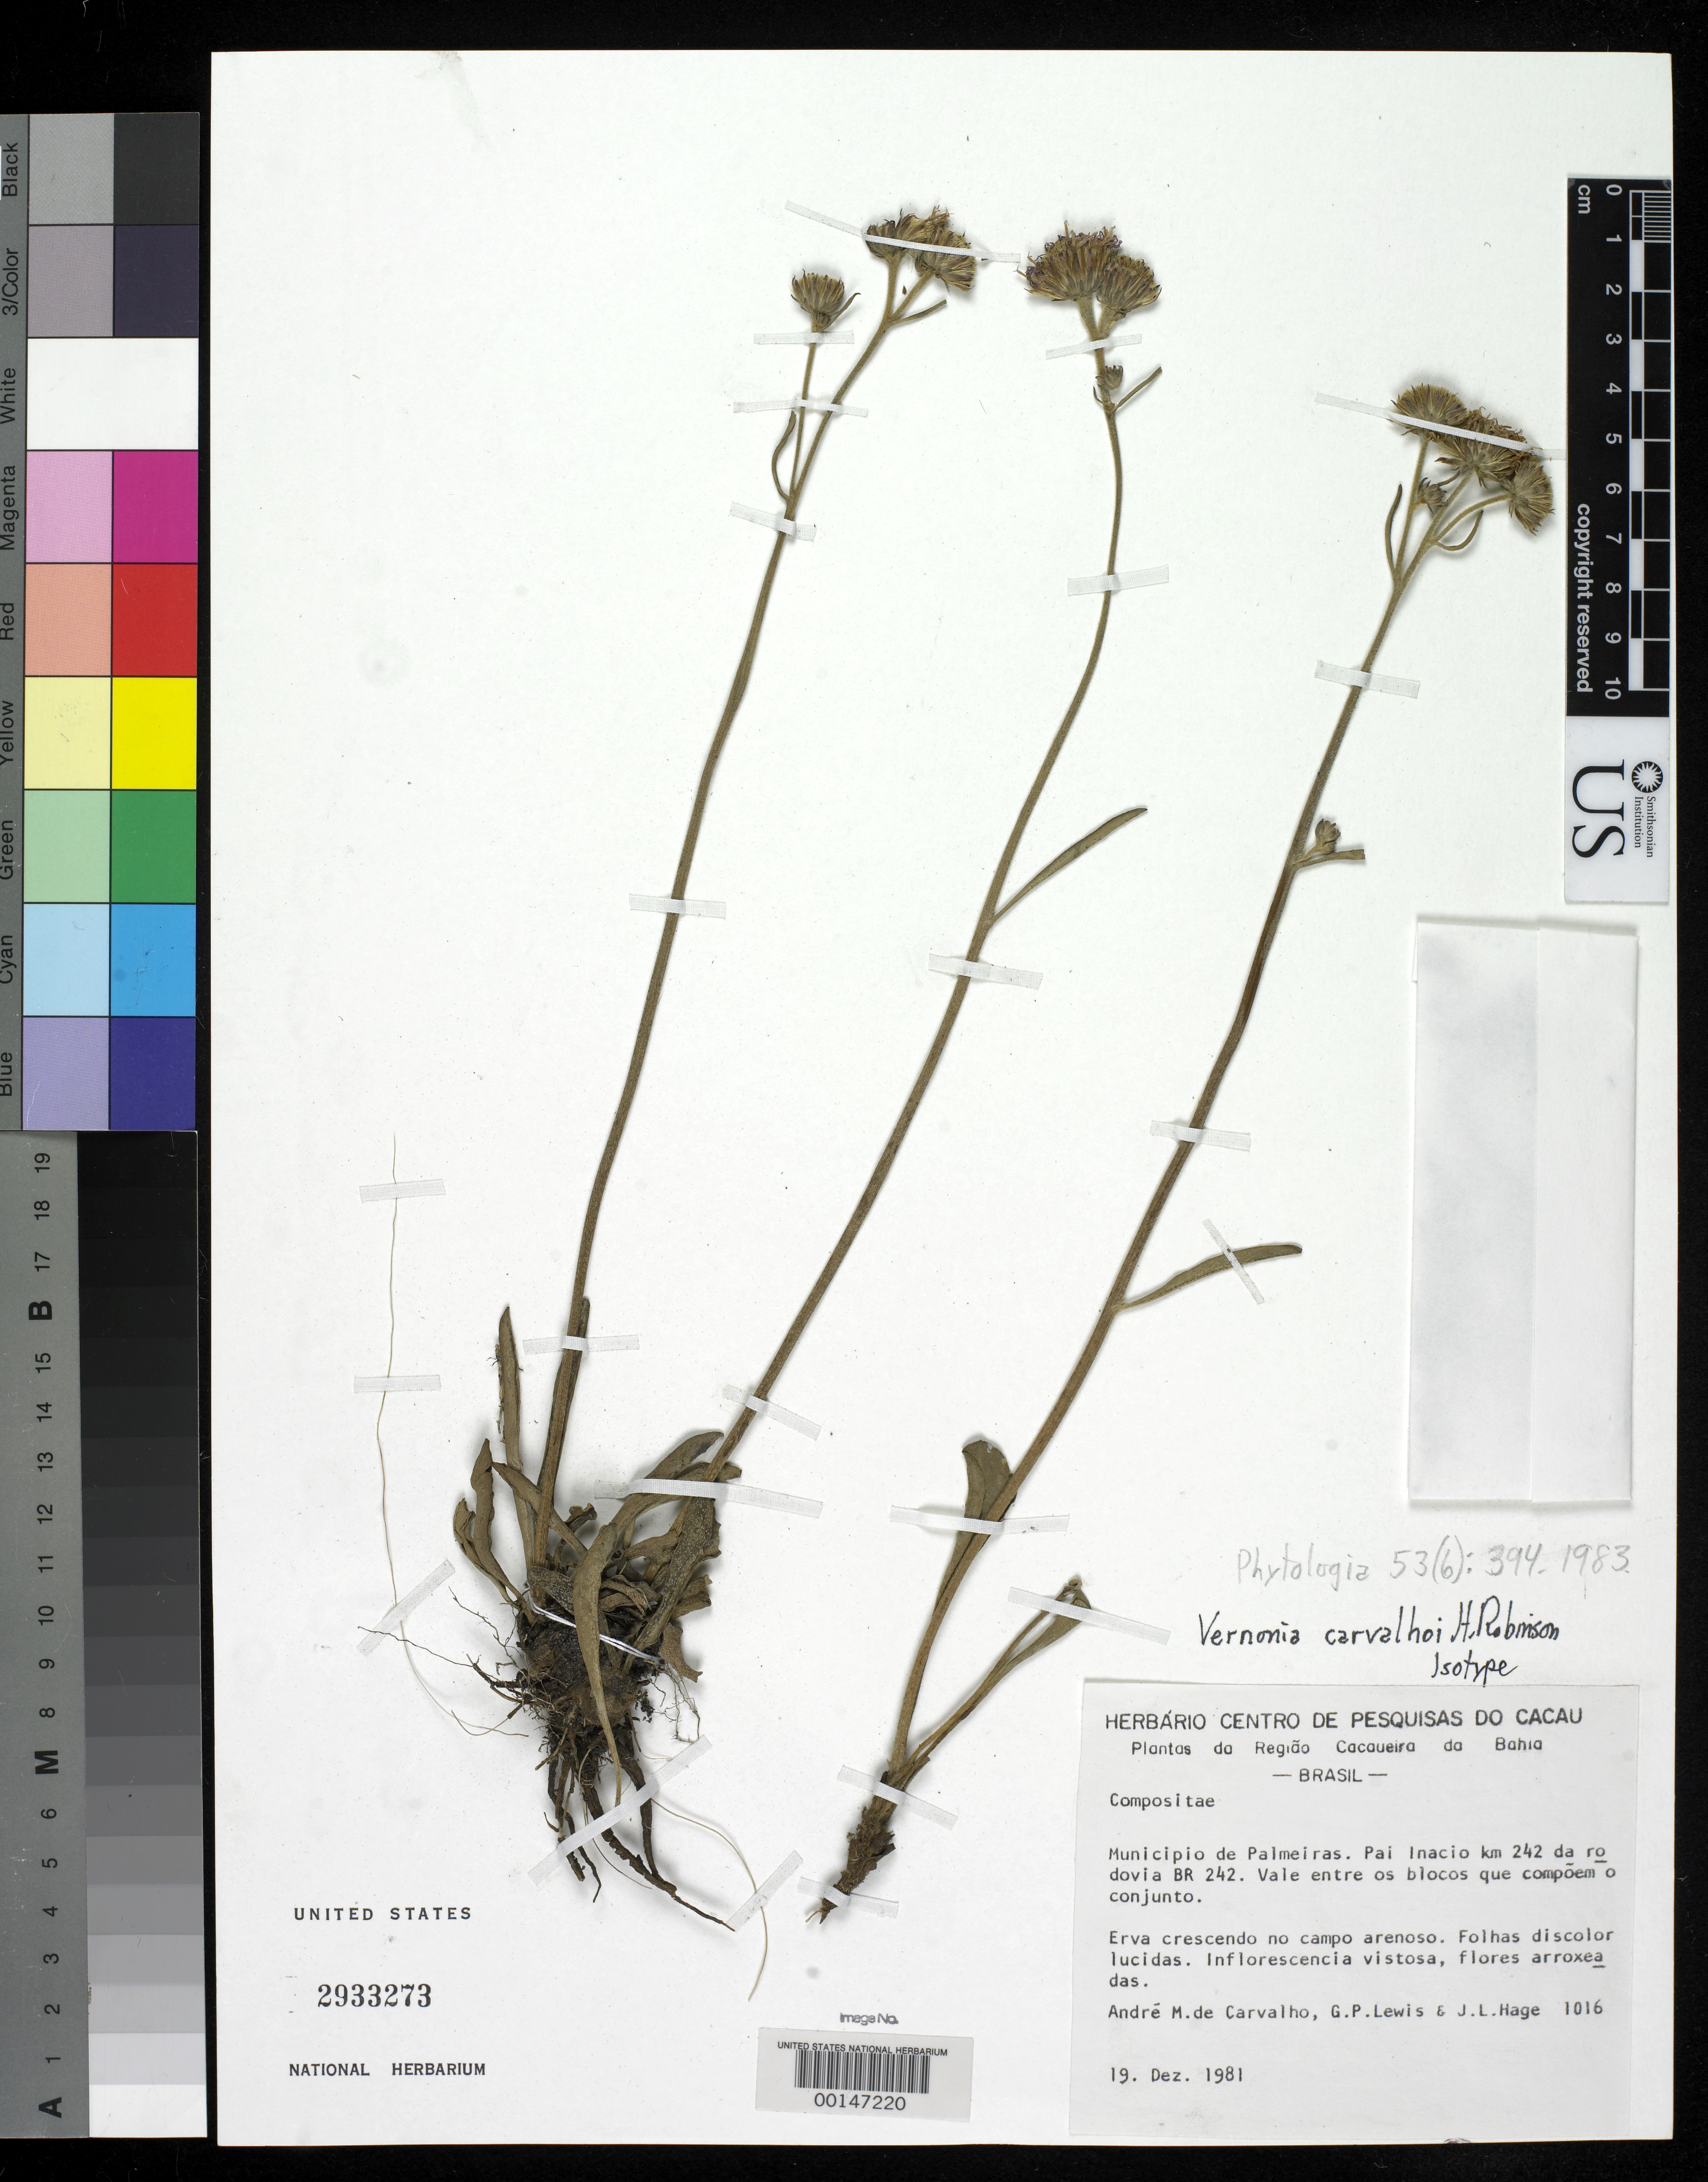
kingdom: Plantae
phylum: Tracheophyta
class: Magnoliopsida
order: Asterales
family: Asteraceae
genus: Vernonia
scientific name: Vernonia carvalhoi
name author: H. Rob.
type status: Isotype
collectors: A. Carvalho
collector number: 1016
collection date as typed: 19 Dec 1981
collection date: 1981-12-19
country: Brazil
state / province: Bahia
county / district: Palmeiras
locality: Cacaueira region.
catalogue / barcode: US 2933273